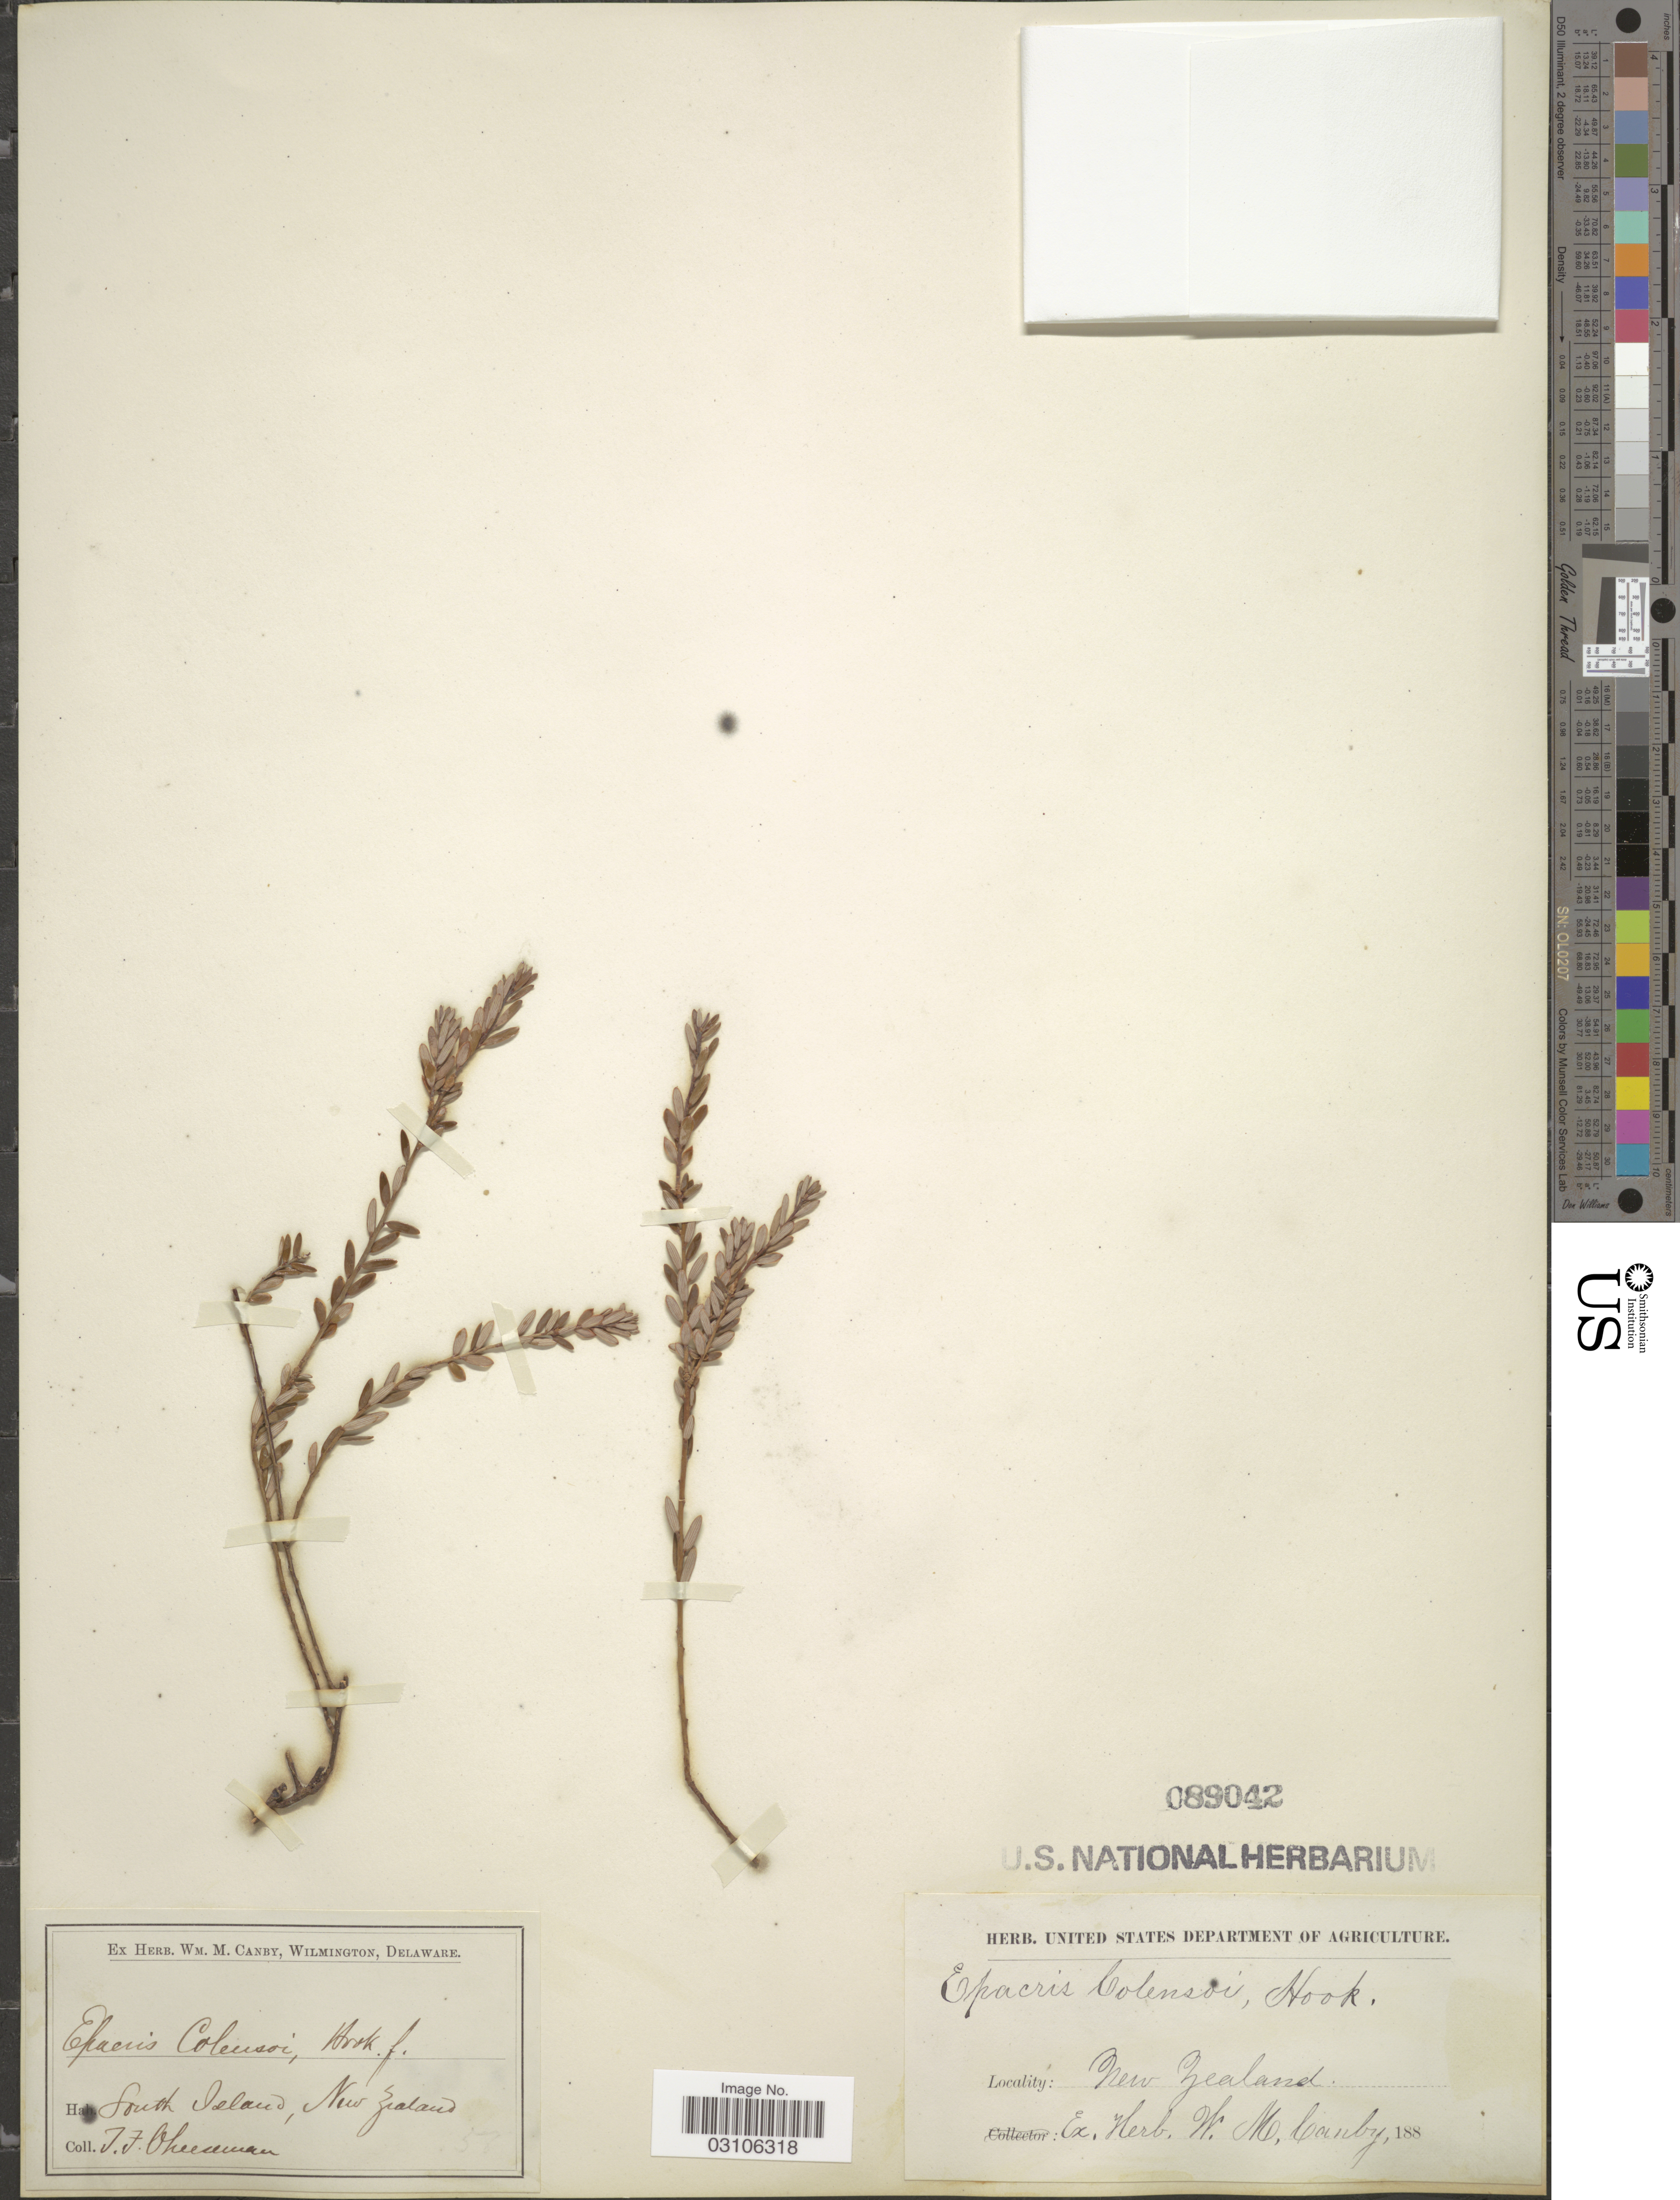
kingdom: Plantae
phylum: Tracheophyta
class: Magnoliopsida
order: Ericales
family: Ericaceae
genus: Acrothamnus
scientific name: Acrothamnus colensoi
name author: (Hook. f.) Quinn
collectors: T. F. Cheeseman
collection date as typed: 188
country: New Zealand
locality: South Island.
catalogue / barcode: US 89042